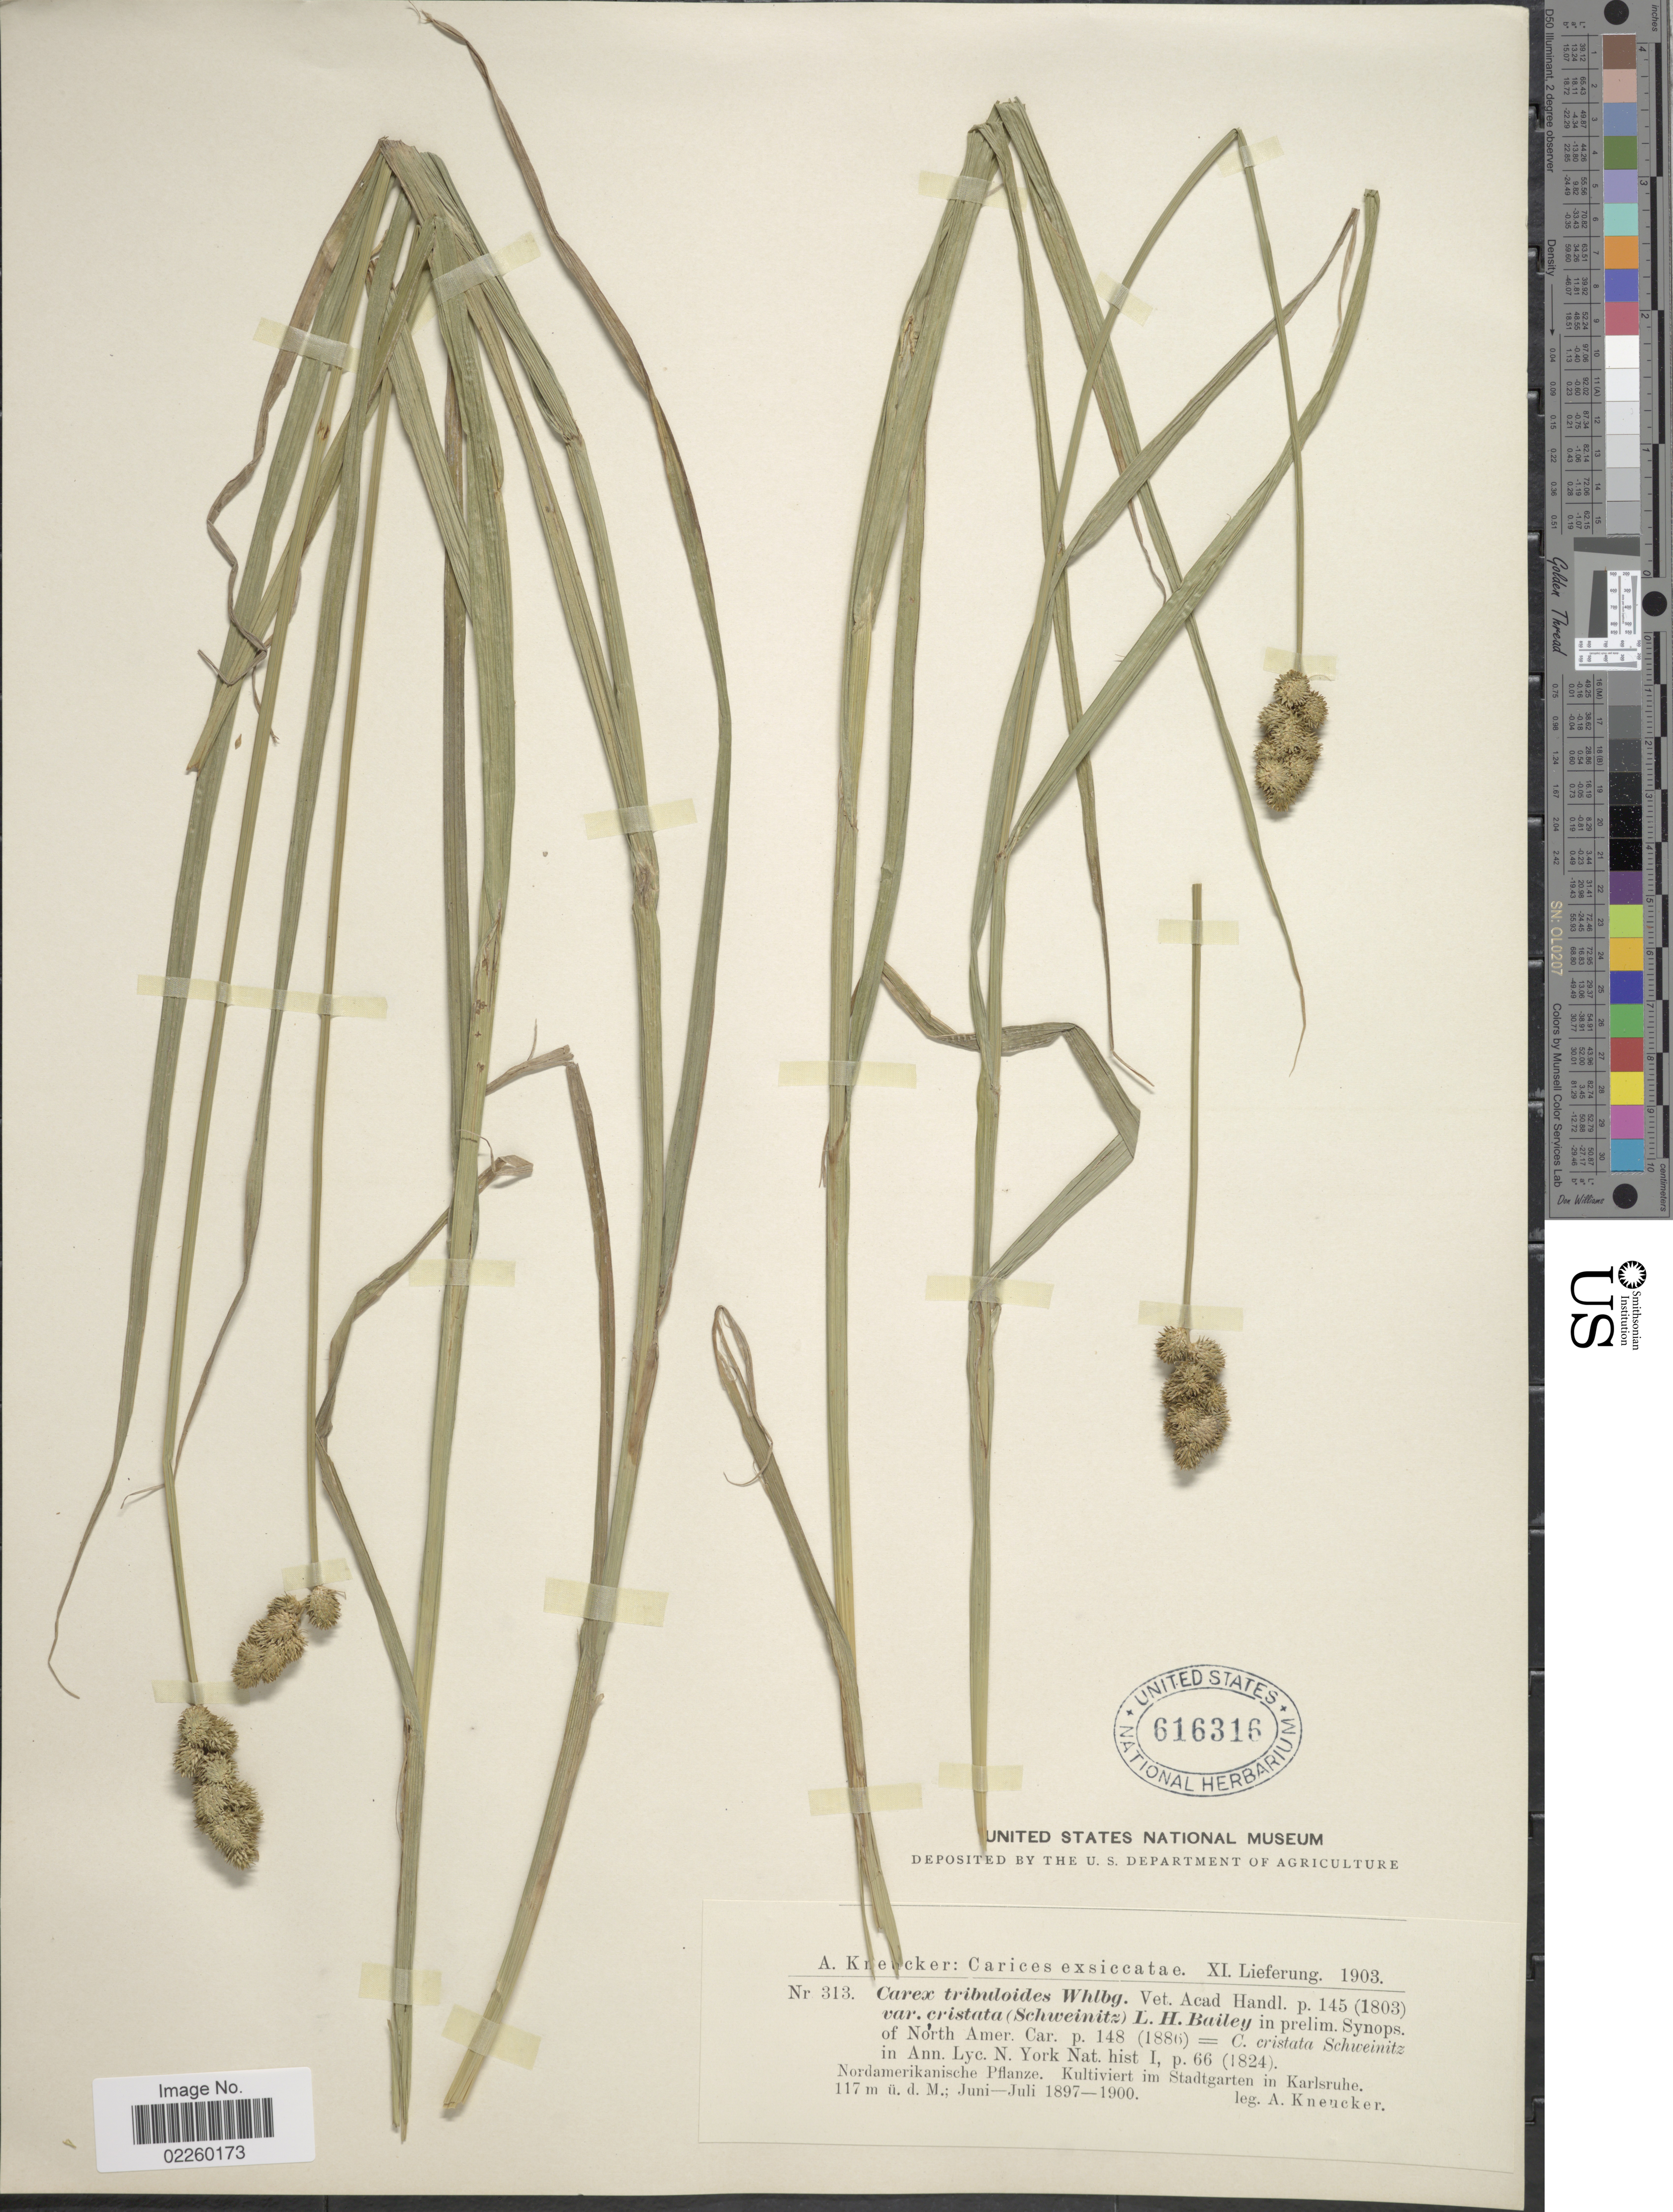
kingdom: Plantae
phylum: Tracheophyta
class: Liliopsida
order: Poales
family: Cyperaceae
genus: Carex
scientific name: Carex cristatella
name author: Britton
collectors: A. Kneucker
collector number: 313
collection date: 1897-06/1900-07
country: Germany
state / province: Baden-Württemberg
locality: Nordamerikanische. im Stadtgarten in Karlsruhe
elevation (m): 117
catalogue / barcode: US 616316